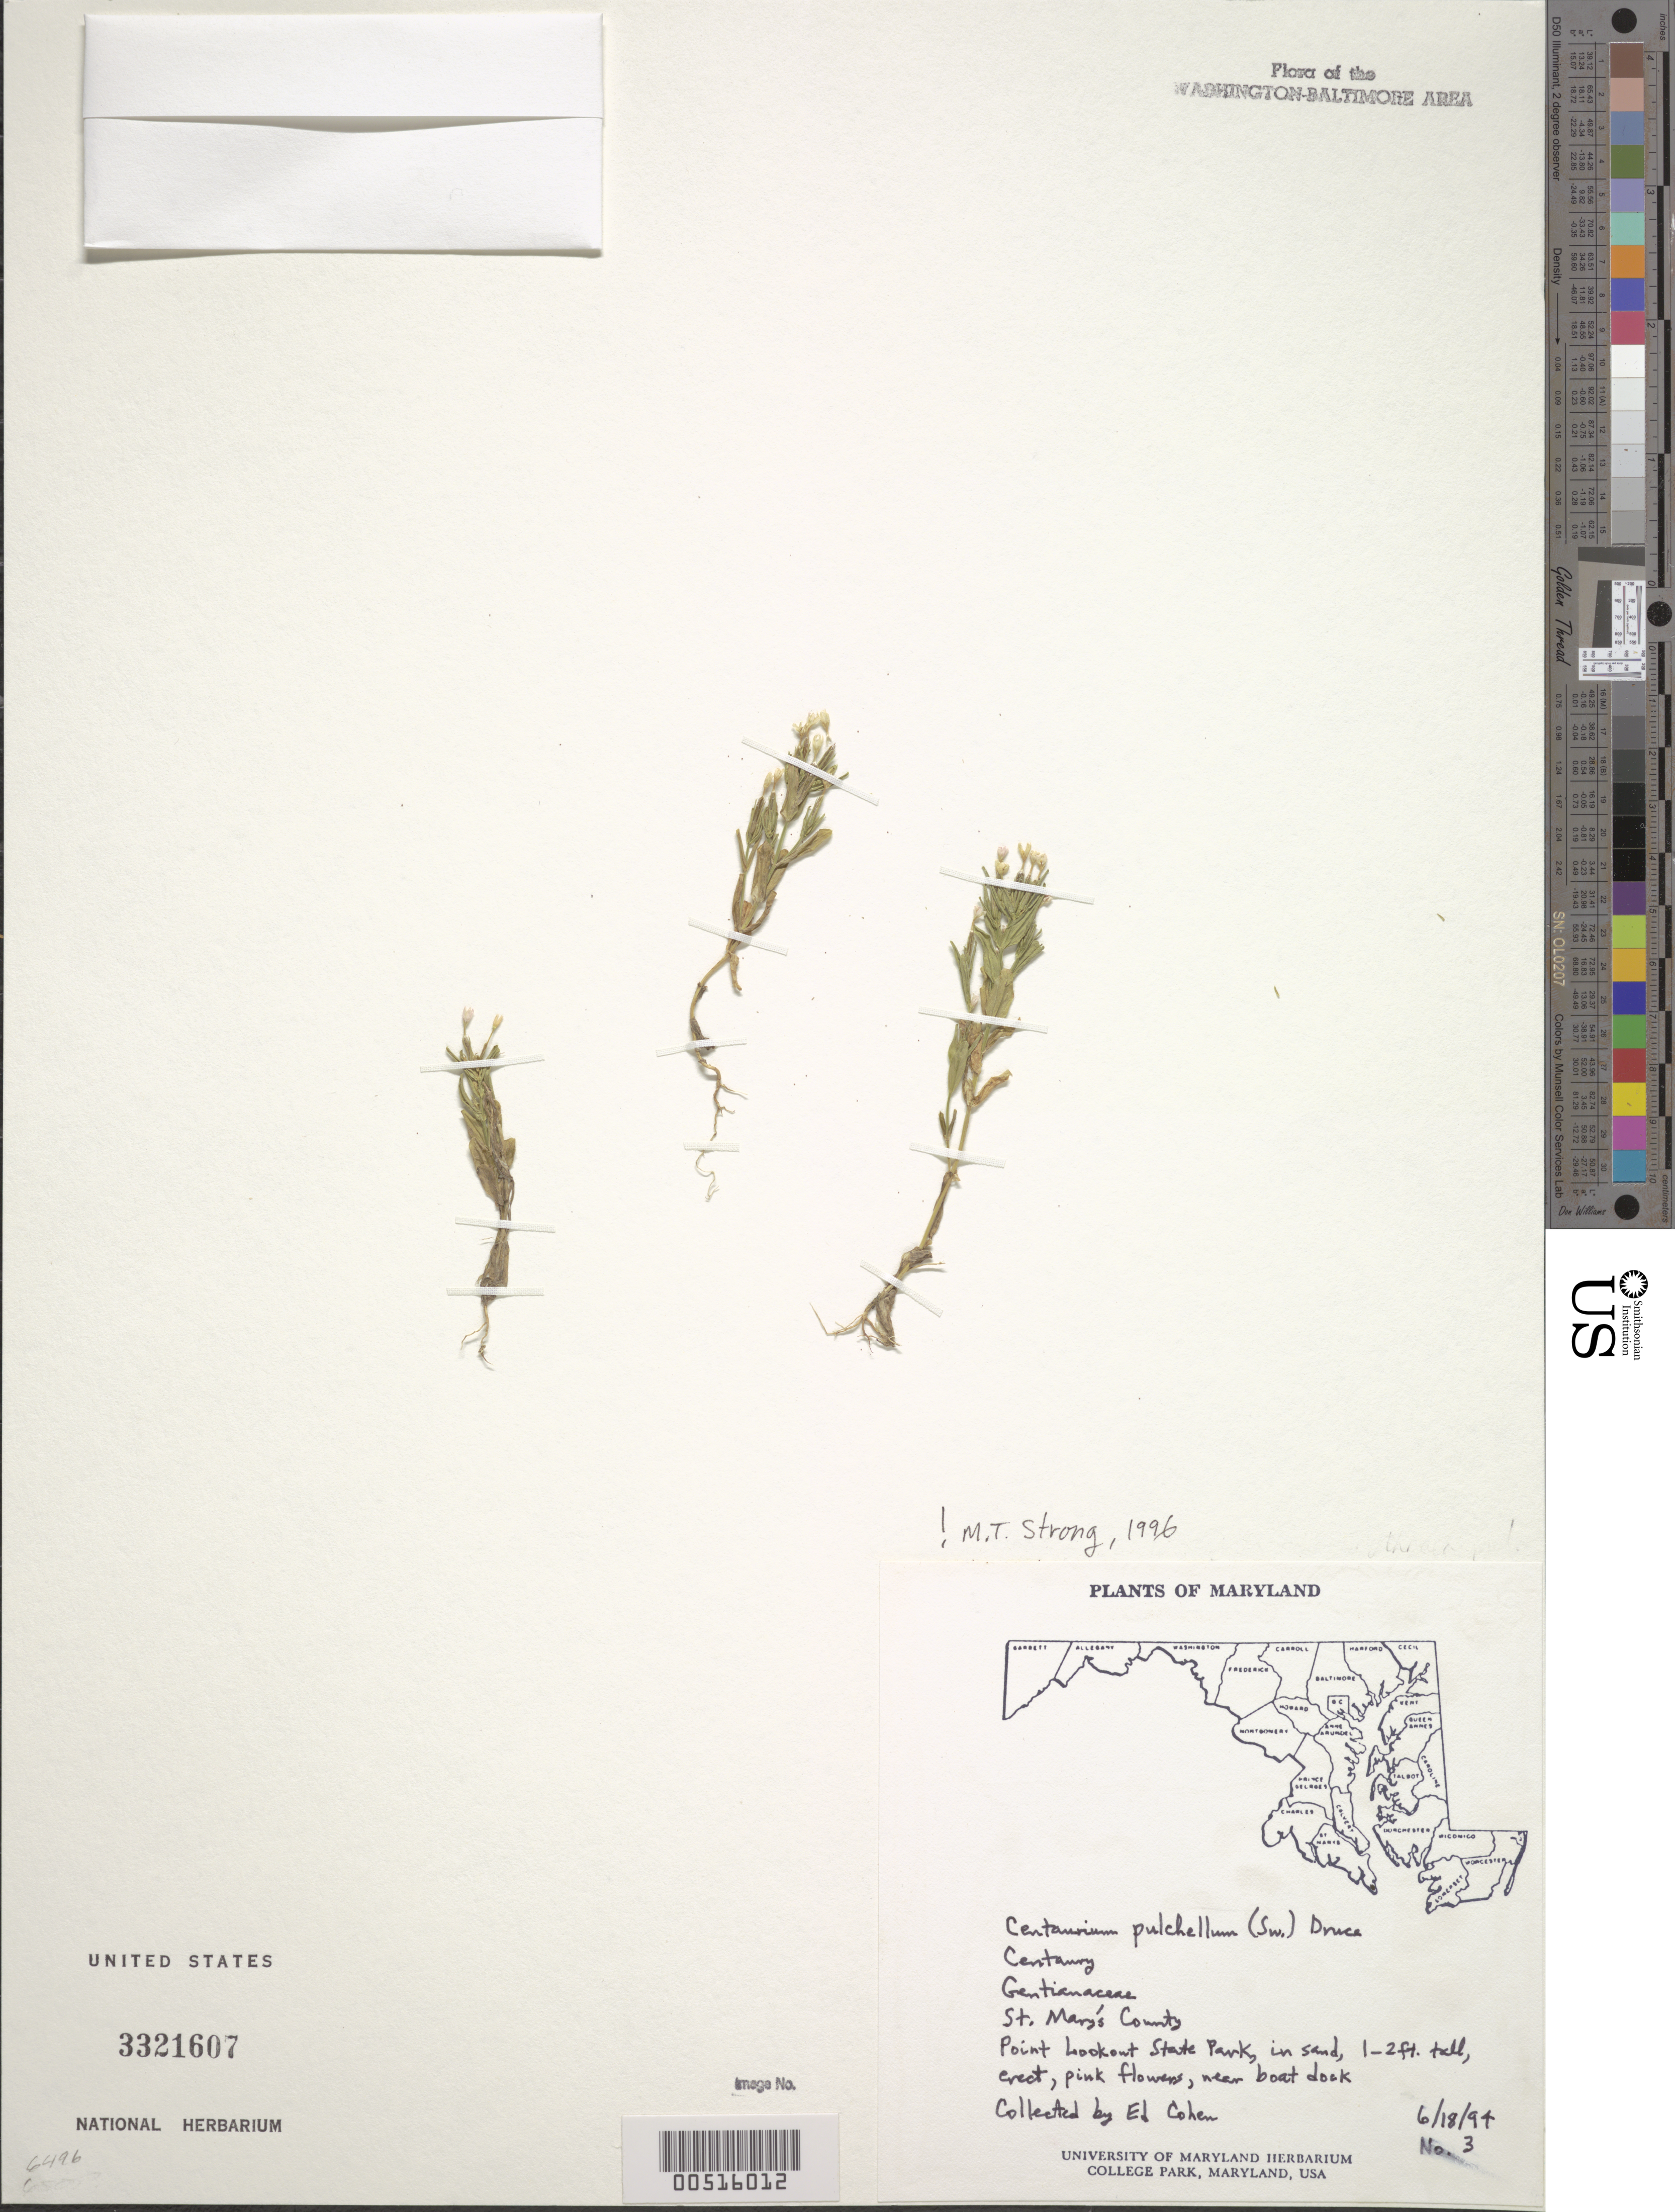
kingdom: Plantae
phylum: Tracheophyta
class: Magnoliopsida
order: Gentianales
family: Gentianaceae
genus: Centaurium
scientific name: Centaurium pulchellum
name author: (Sw.) Druce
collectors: E. Cohen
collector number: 3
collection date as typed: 18 Jun 1994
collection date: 1994-06-18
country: United States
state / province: Maryland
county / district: St. Mary's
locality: Point Lookout State Park, near boat dock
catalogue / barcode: US 3321607